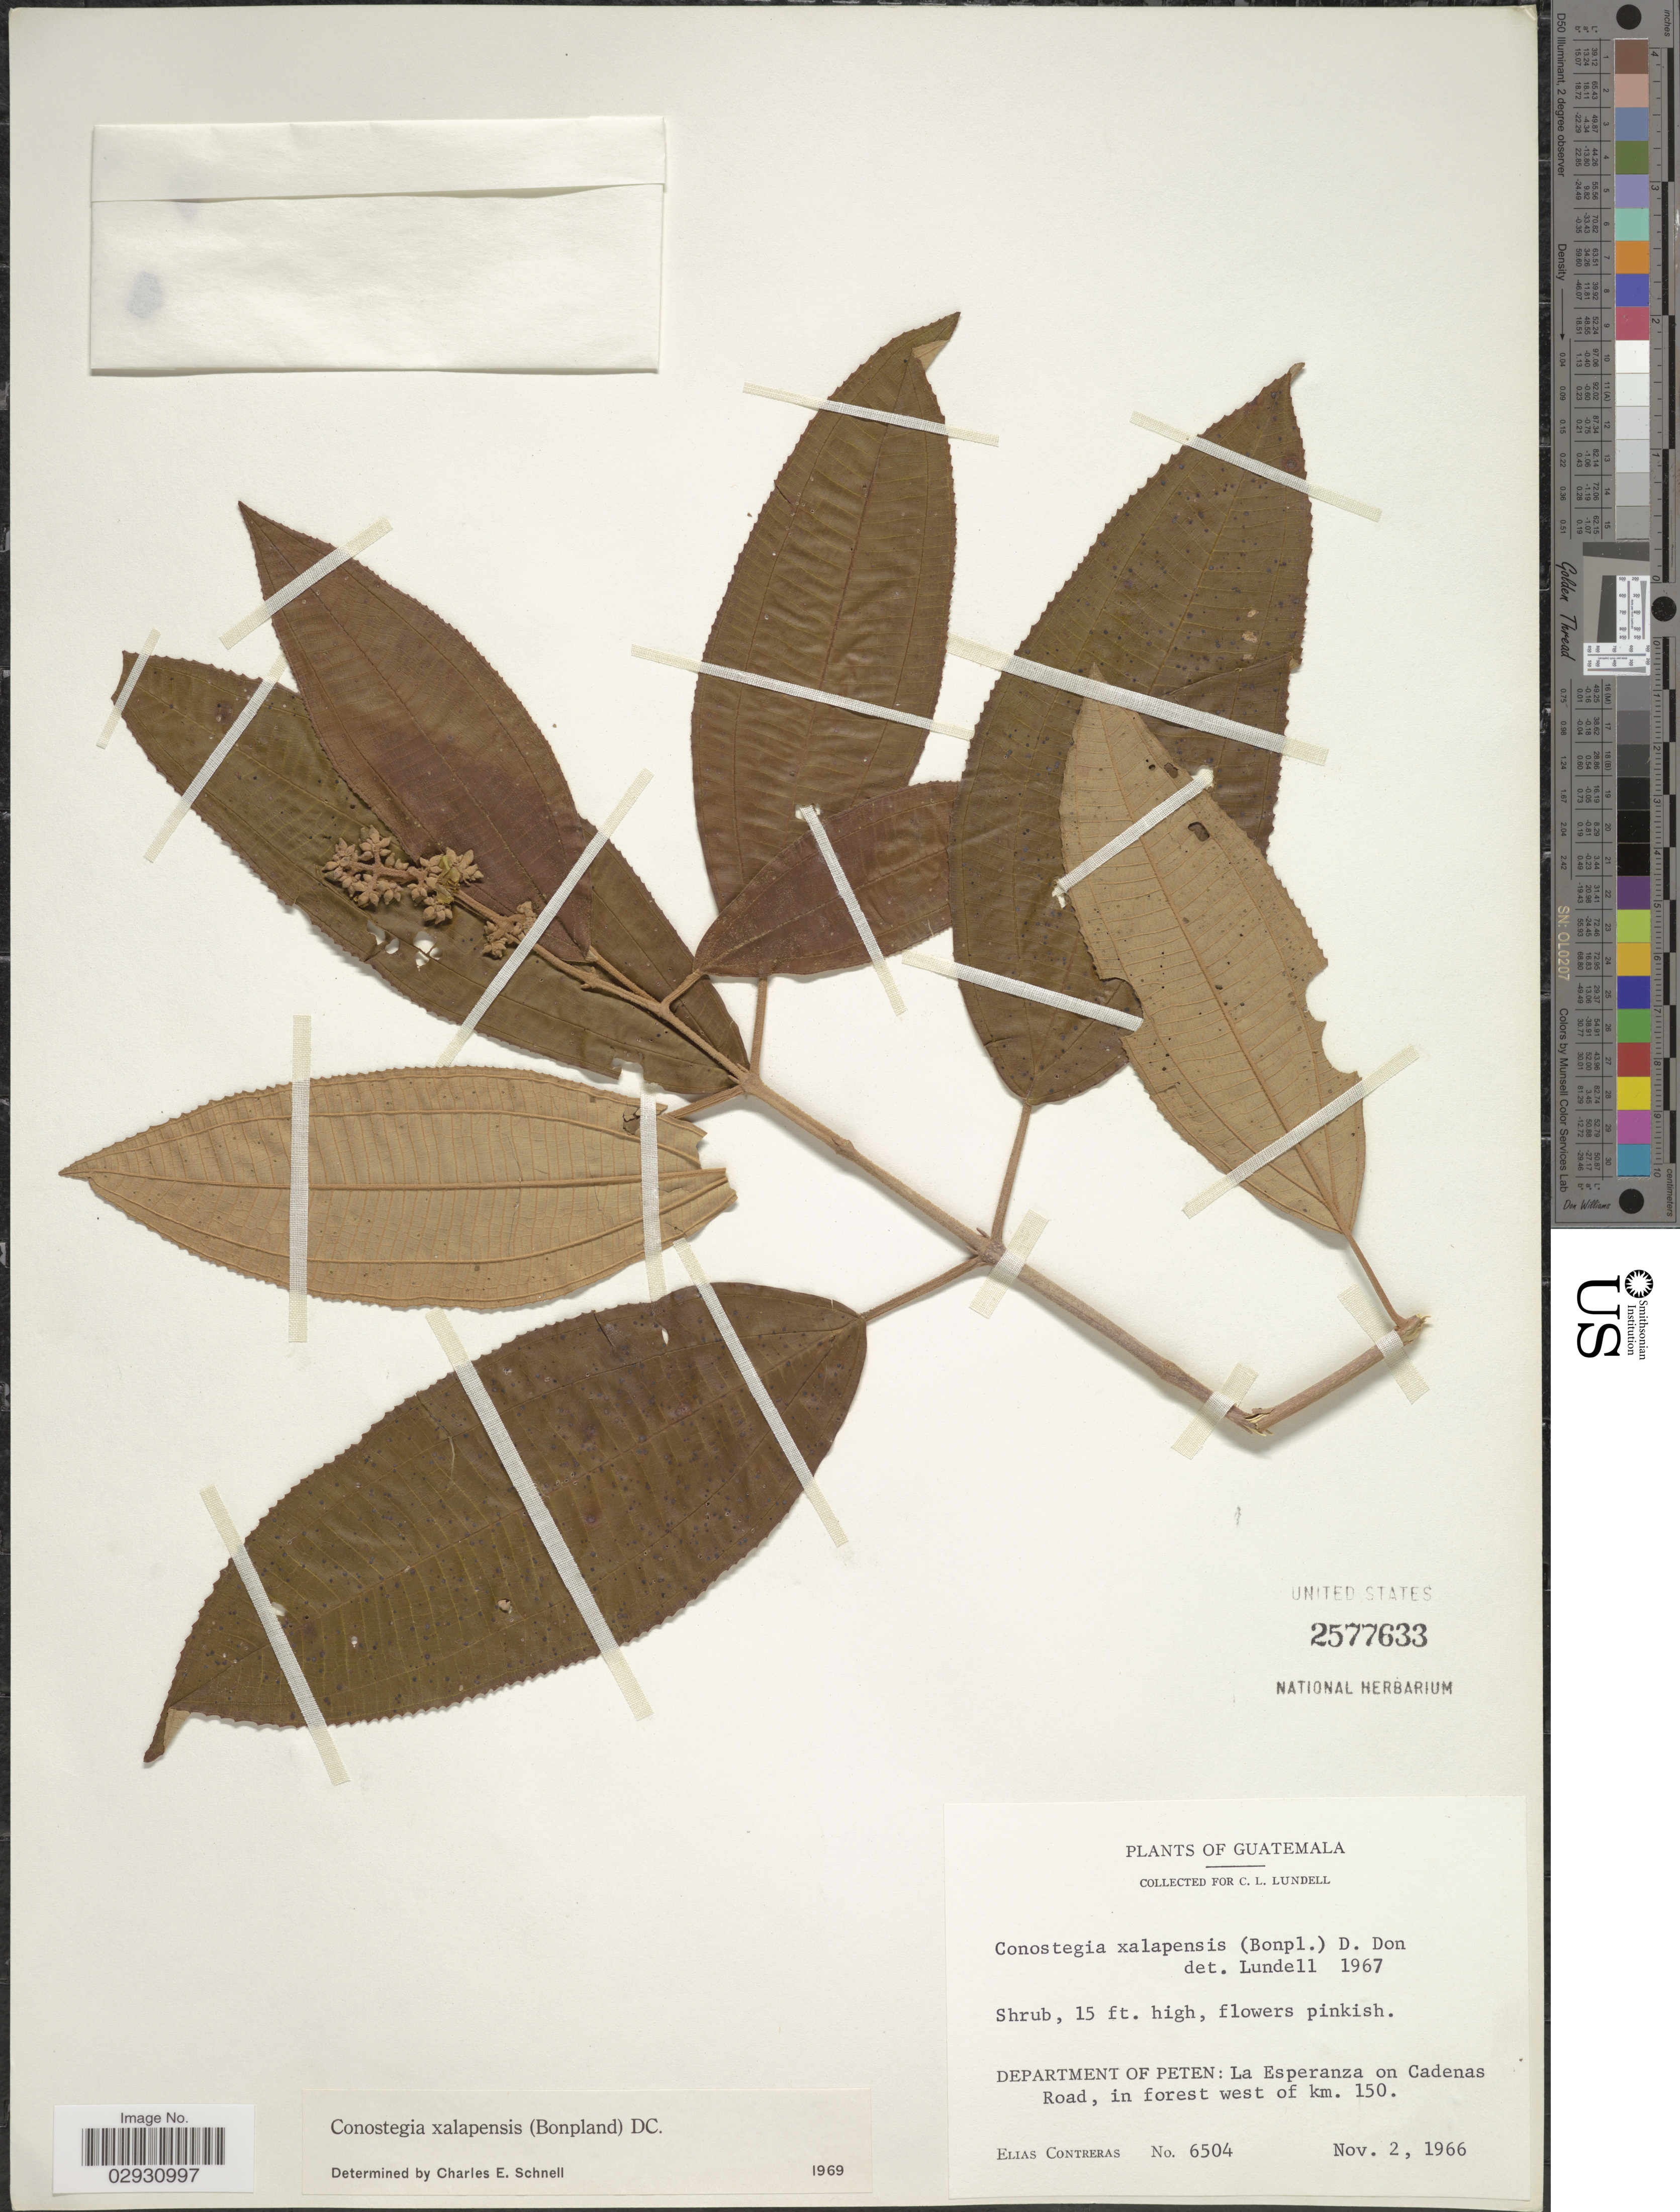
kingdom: Plantae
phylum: Tracheophyta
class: Magnoliopsida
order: Myrtales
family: Melastomataceae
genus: Conostegia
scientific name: Conostegia quadrangularis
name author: Schltdl. ex Steud.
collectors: E. Contreras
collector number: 6504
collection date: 1966-11-02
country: Guatemala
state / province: El Petén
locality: Department of Peten: La Esperanza on Cadenas Road, in forest west of km. 150.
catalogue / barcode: US 2577633